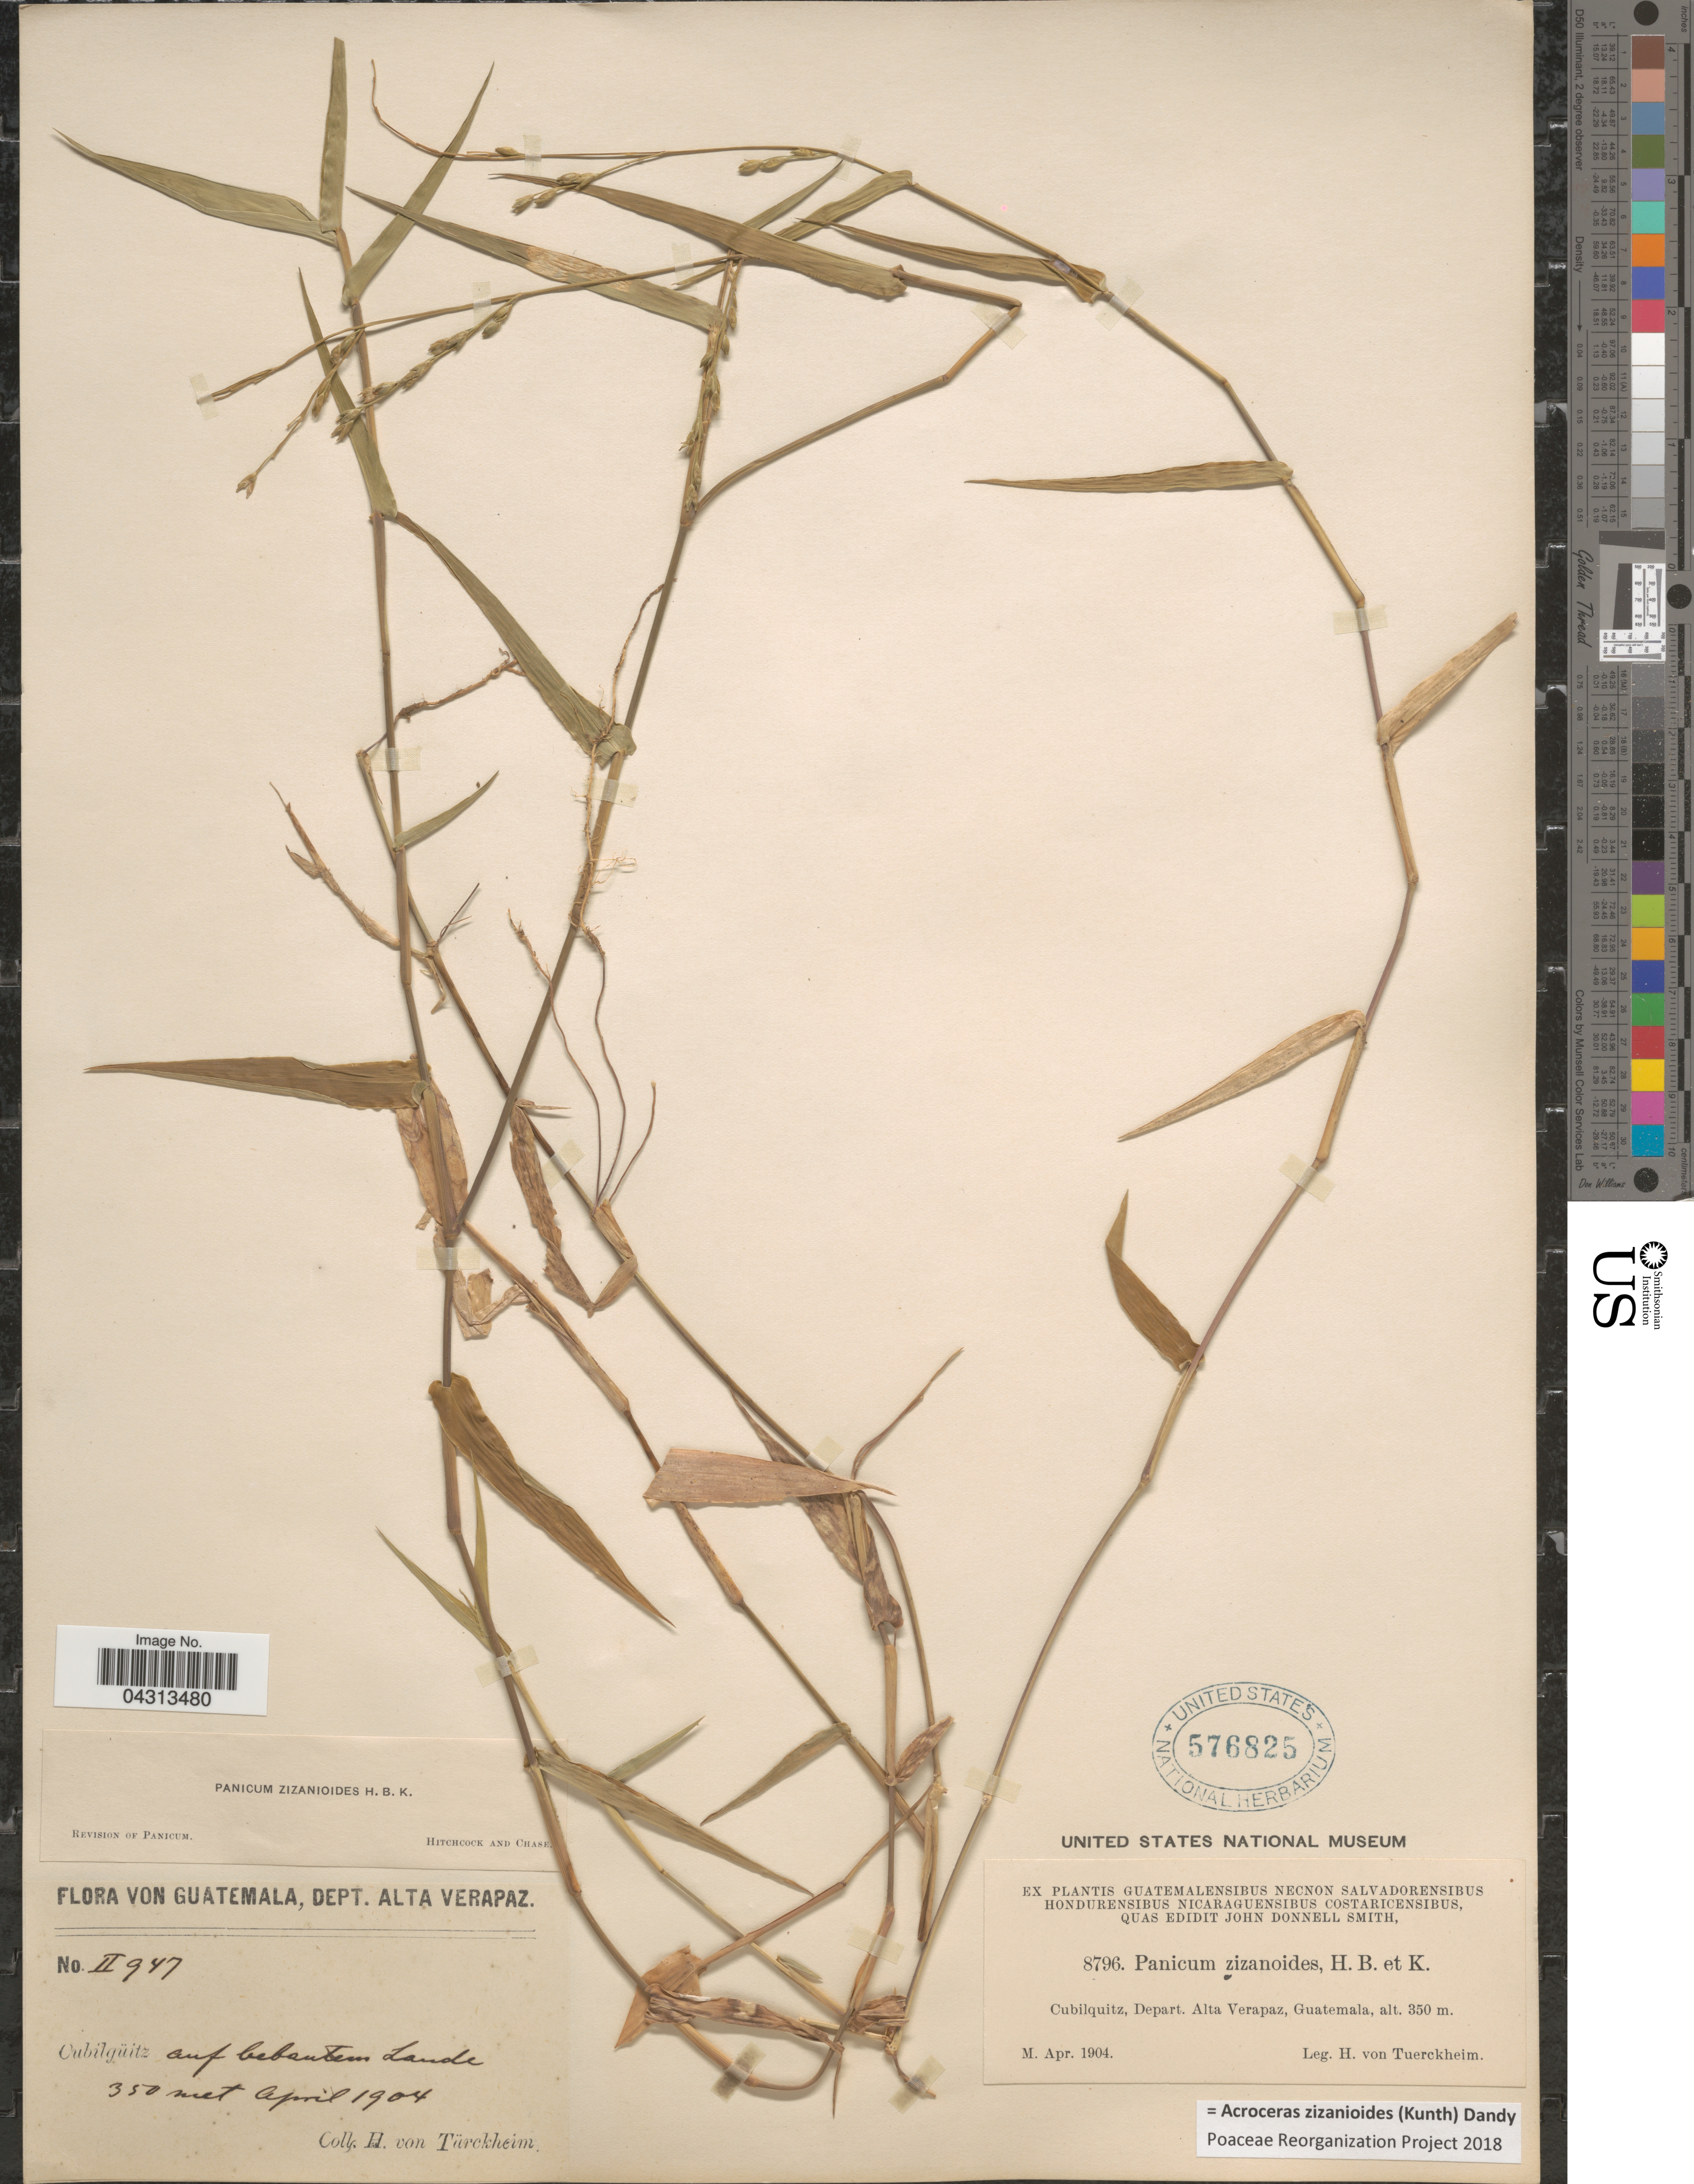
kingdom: Plantae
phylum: Tracheophyta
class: Liliopsida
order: Poales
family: Poaceae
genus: Acroceras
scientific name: Acroceras zizanioides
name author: (Kunth) Dandy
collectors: H. von Türckheim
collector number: II947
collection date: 1904-04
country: Guatemala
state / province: Alta Verapaz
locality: Dept. Alta Verapaz. Cubilgüitz.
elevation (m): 350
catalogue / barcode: US 576825